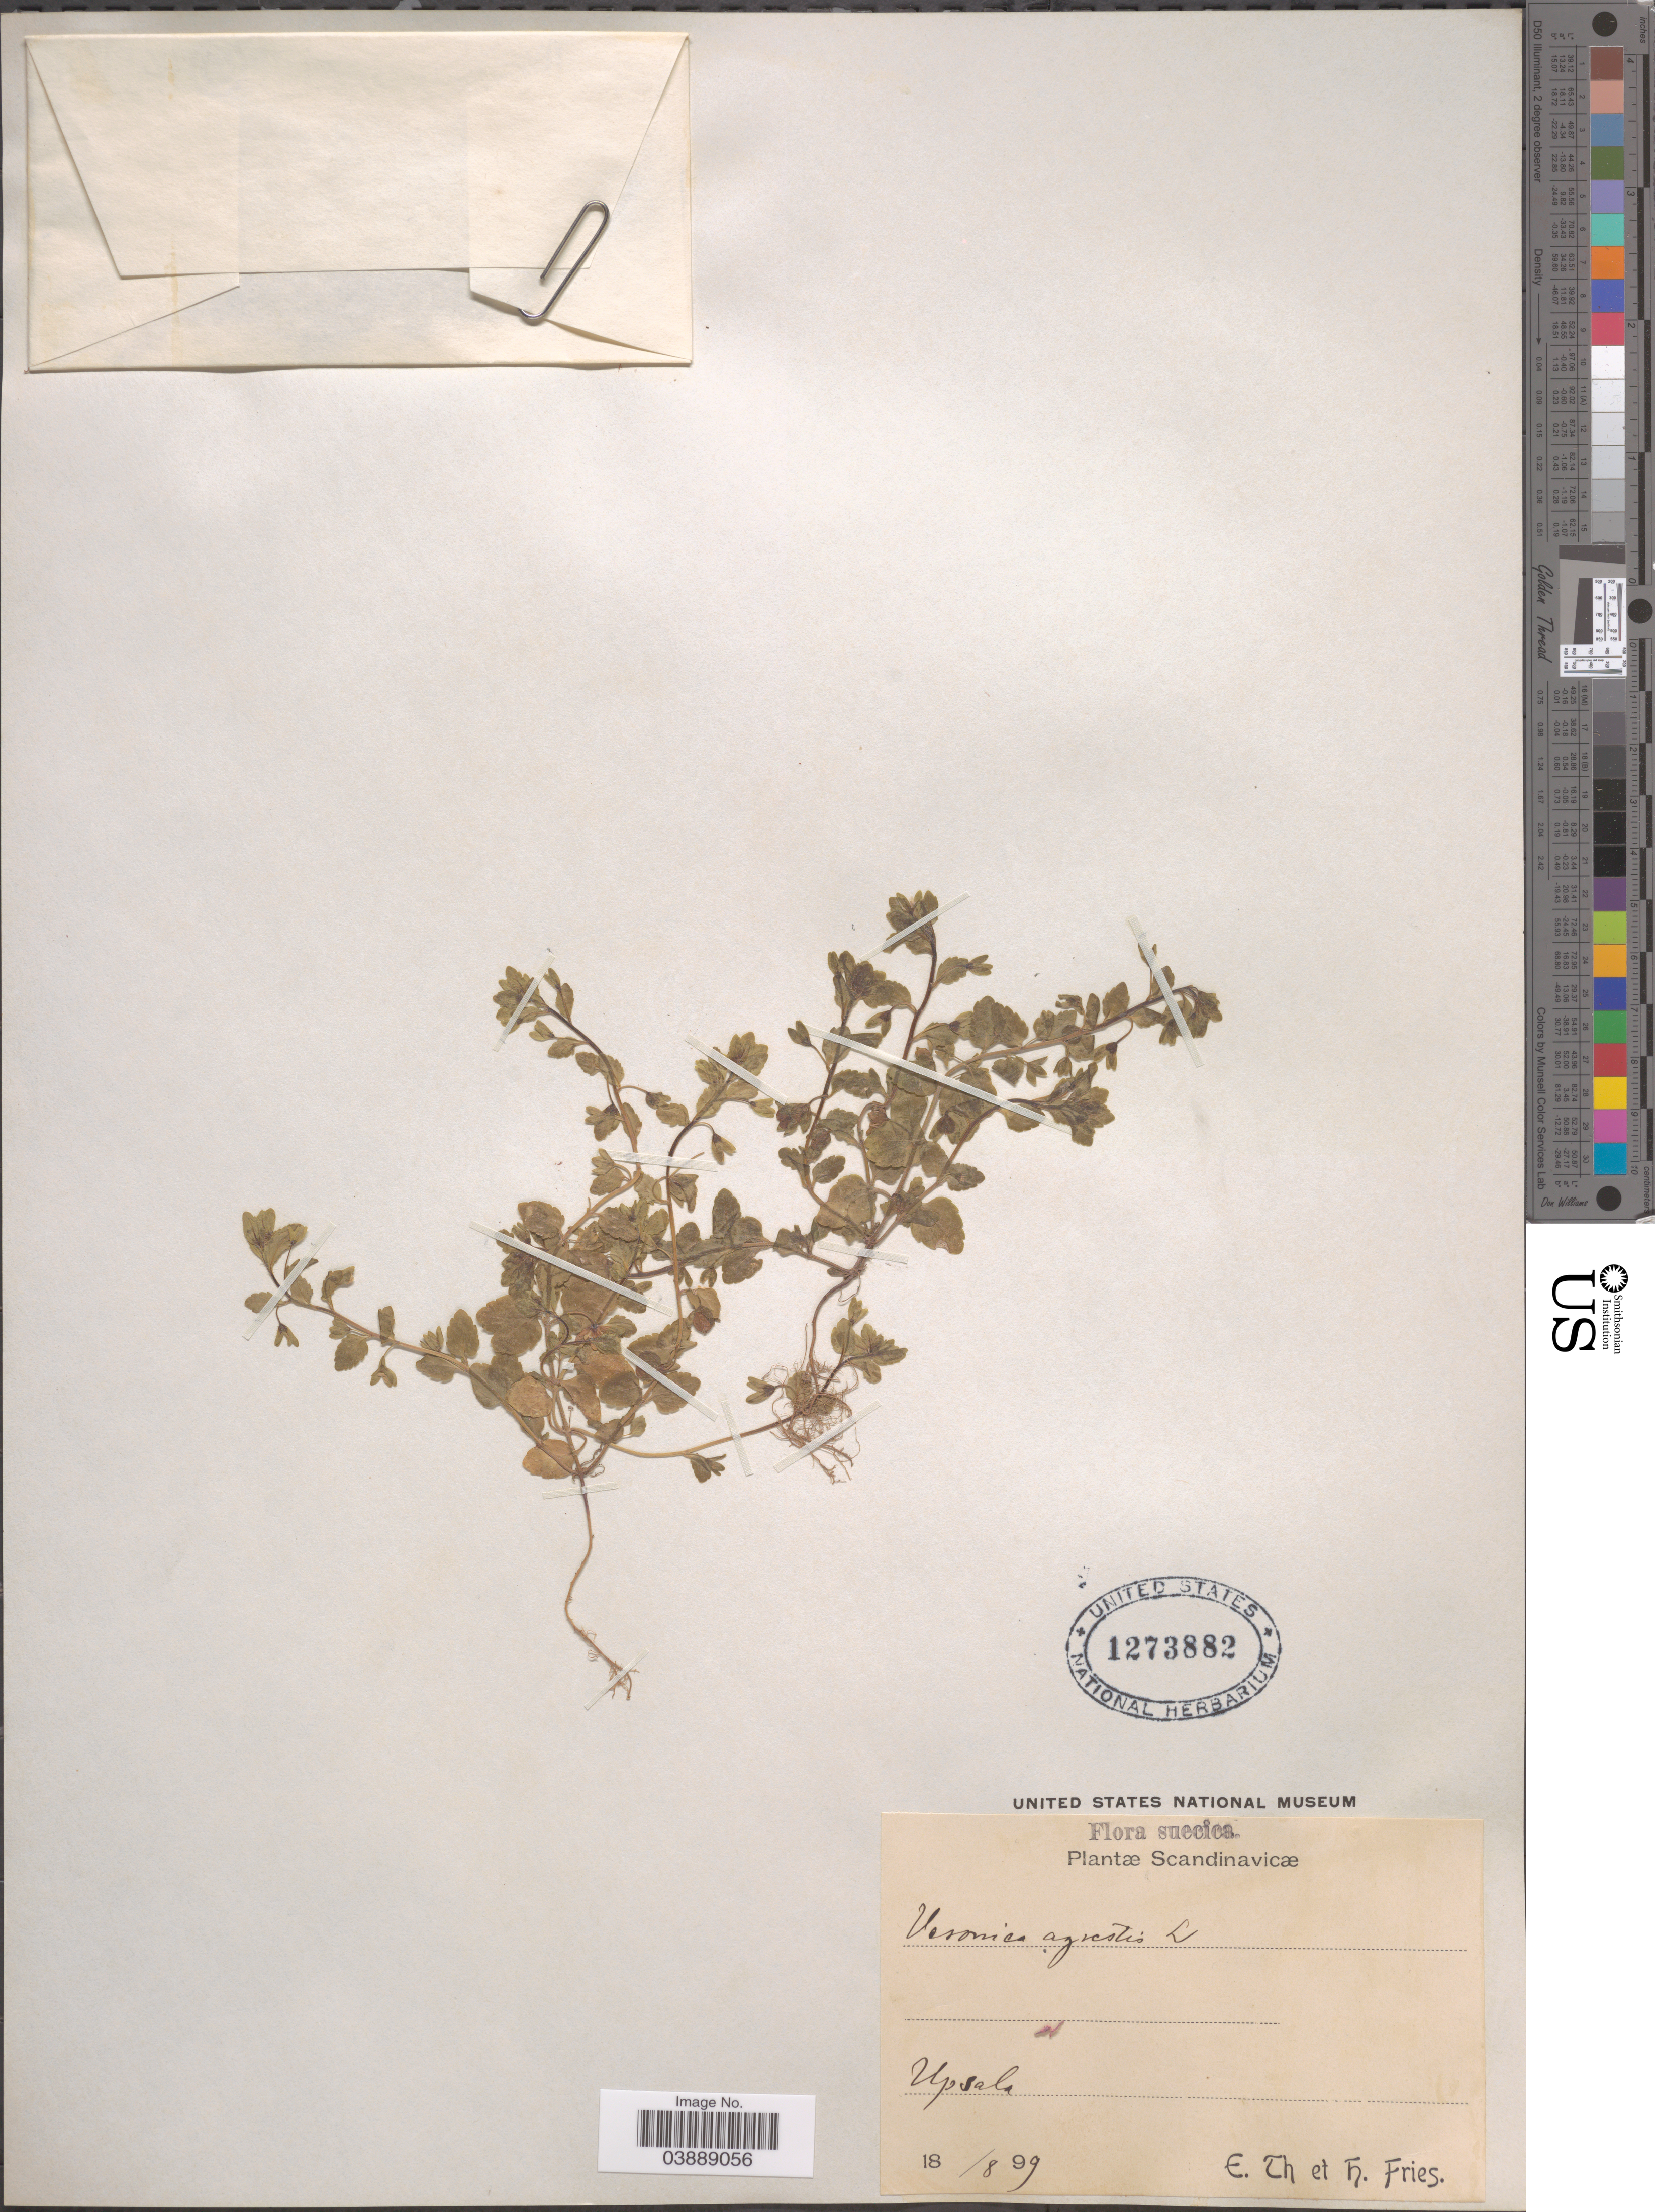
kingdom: Plantae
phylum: Tracheophyta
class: Magnoliopsida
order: Lamiales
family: Plantaginaceae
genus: Veronica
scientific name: Veronica agrestis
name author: L.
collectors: E. Fries & H. Fries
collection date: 1899-08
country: Sweden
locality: Suecica. Scanidnavicæ. Upsala.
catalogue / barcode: US 1273882